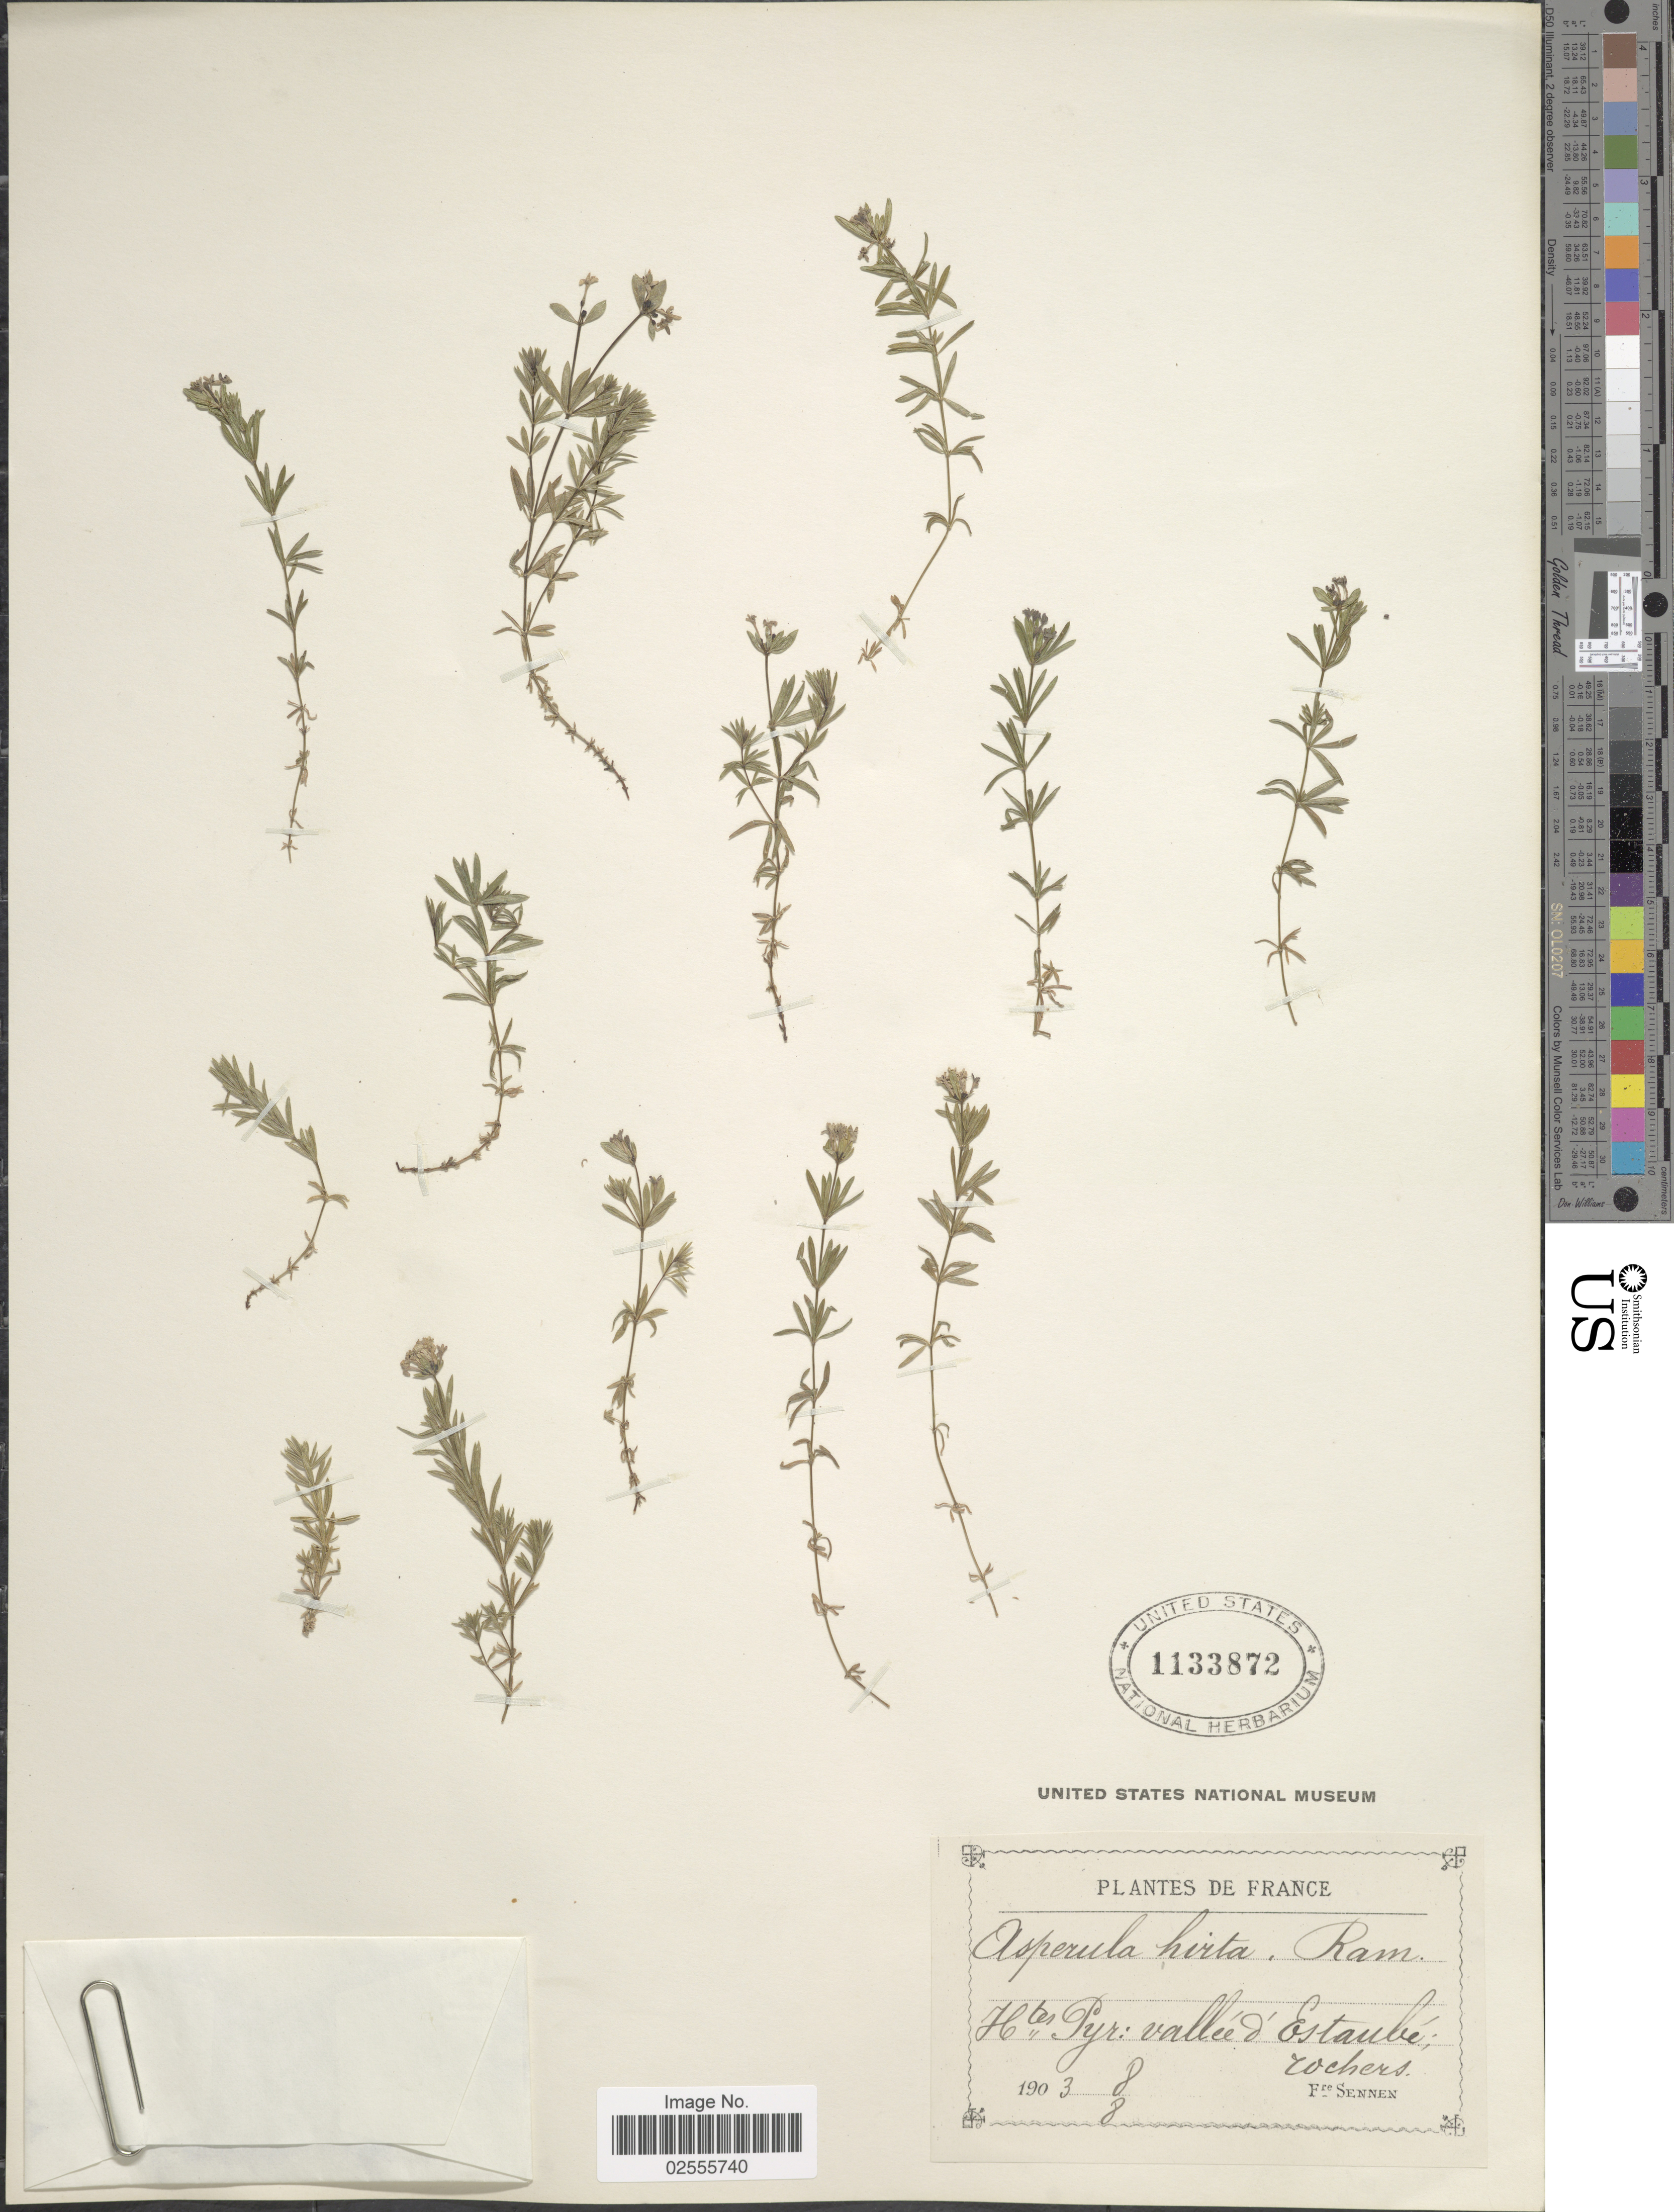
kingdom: Plantae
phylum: Tracheophyta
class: Magnoliopsida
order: Gentianales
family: Rubiaceae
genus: Asperula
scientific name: Asperula hirta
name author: Ramond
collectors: E. Sennen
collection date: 1903-08-08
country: France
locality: Htes Pyr: vallée d'Estaubé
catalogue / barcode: US 1133872